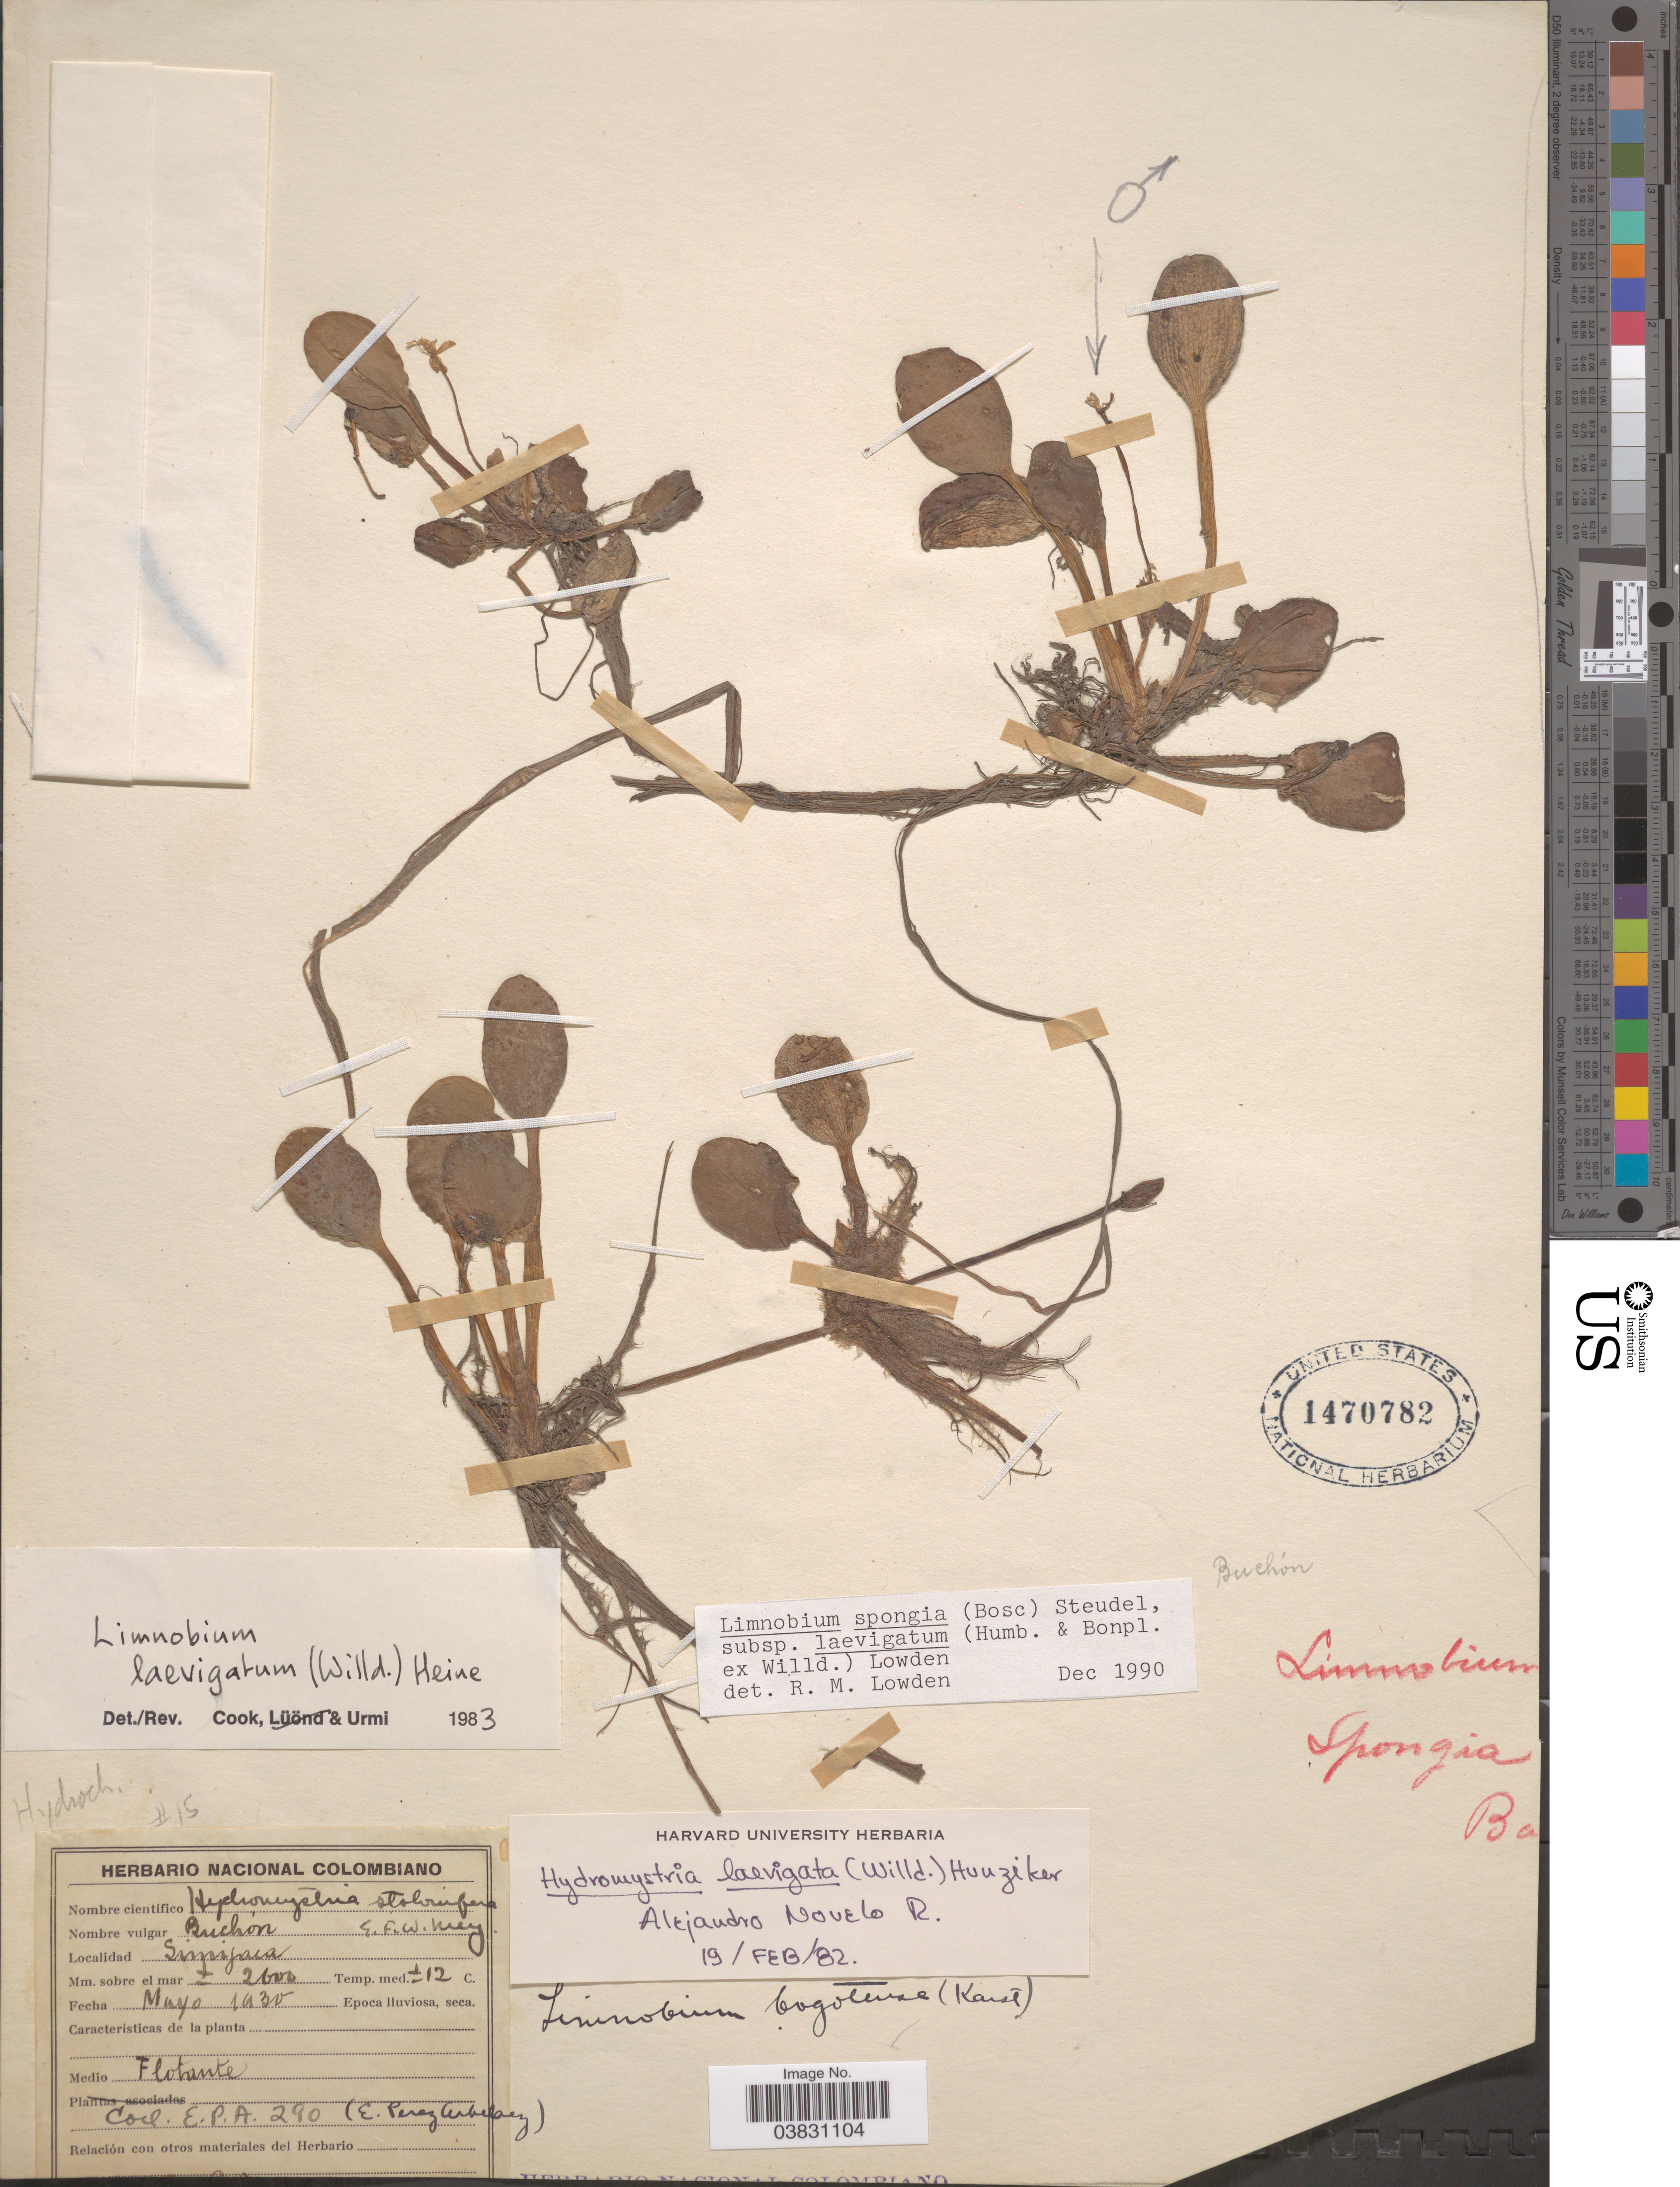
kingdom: Plantae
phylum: Tracheophyta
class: Liliopsida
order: Alismatales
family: Hydrocharitaceae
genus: Limnobium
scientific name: Limnobium laevigatum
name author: (Humb. & Bonpl. ex Willd.) Heine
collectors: E. Pérez Arbeláez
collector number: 290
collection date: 1930-05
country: Colombia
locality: Simijaca.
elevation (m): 2600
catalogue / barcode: US 1470782